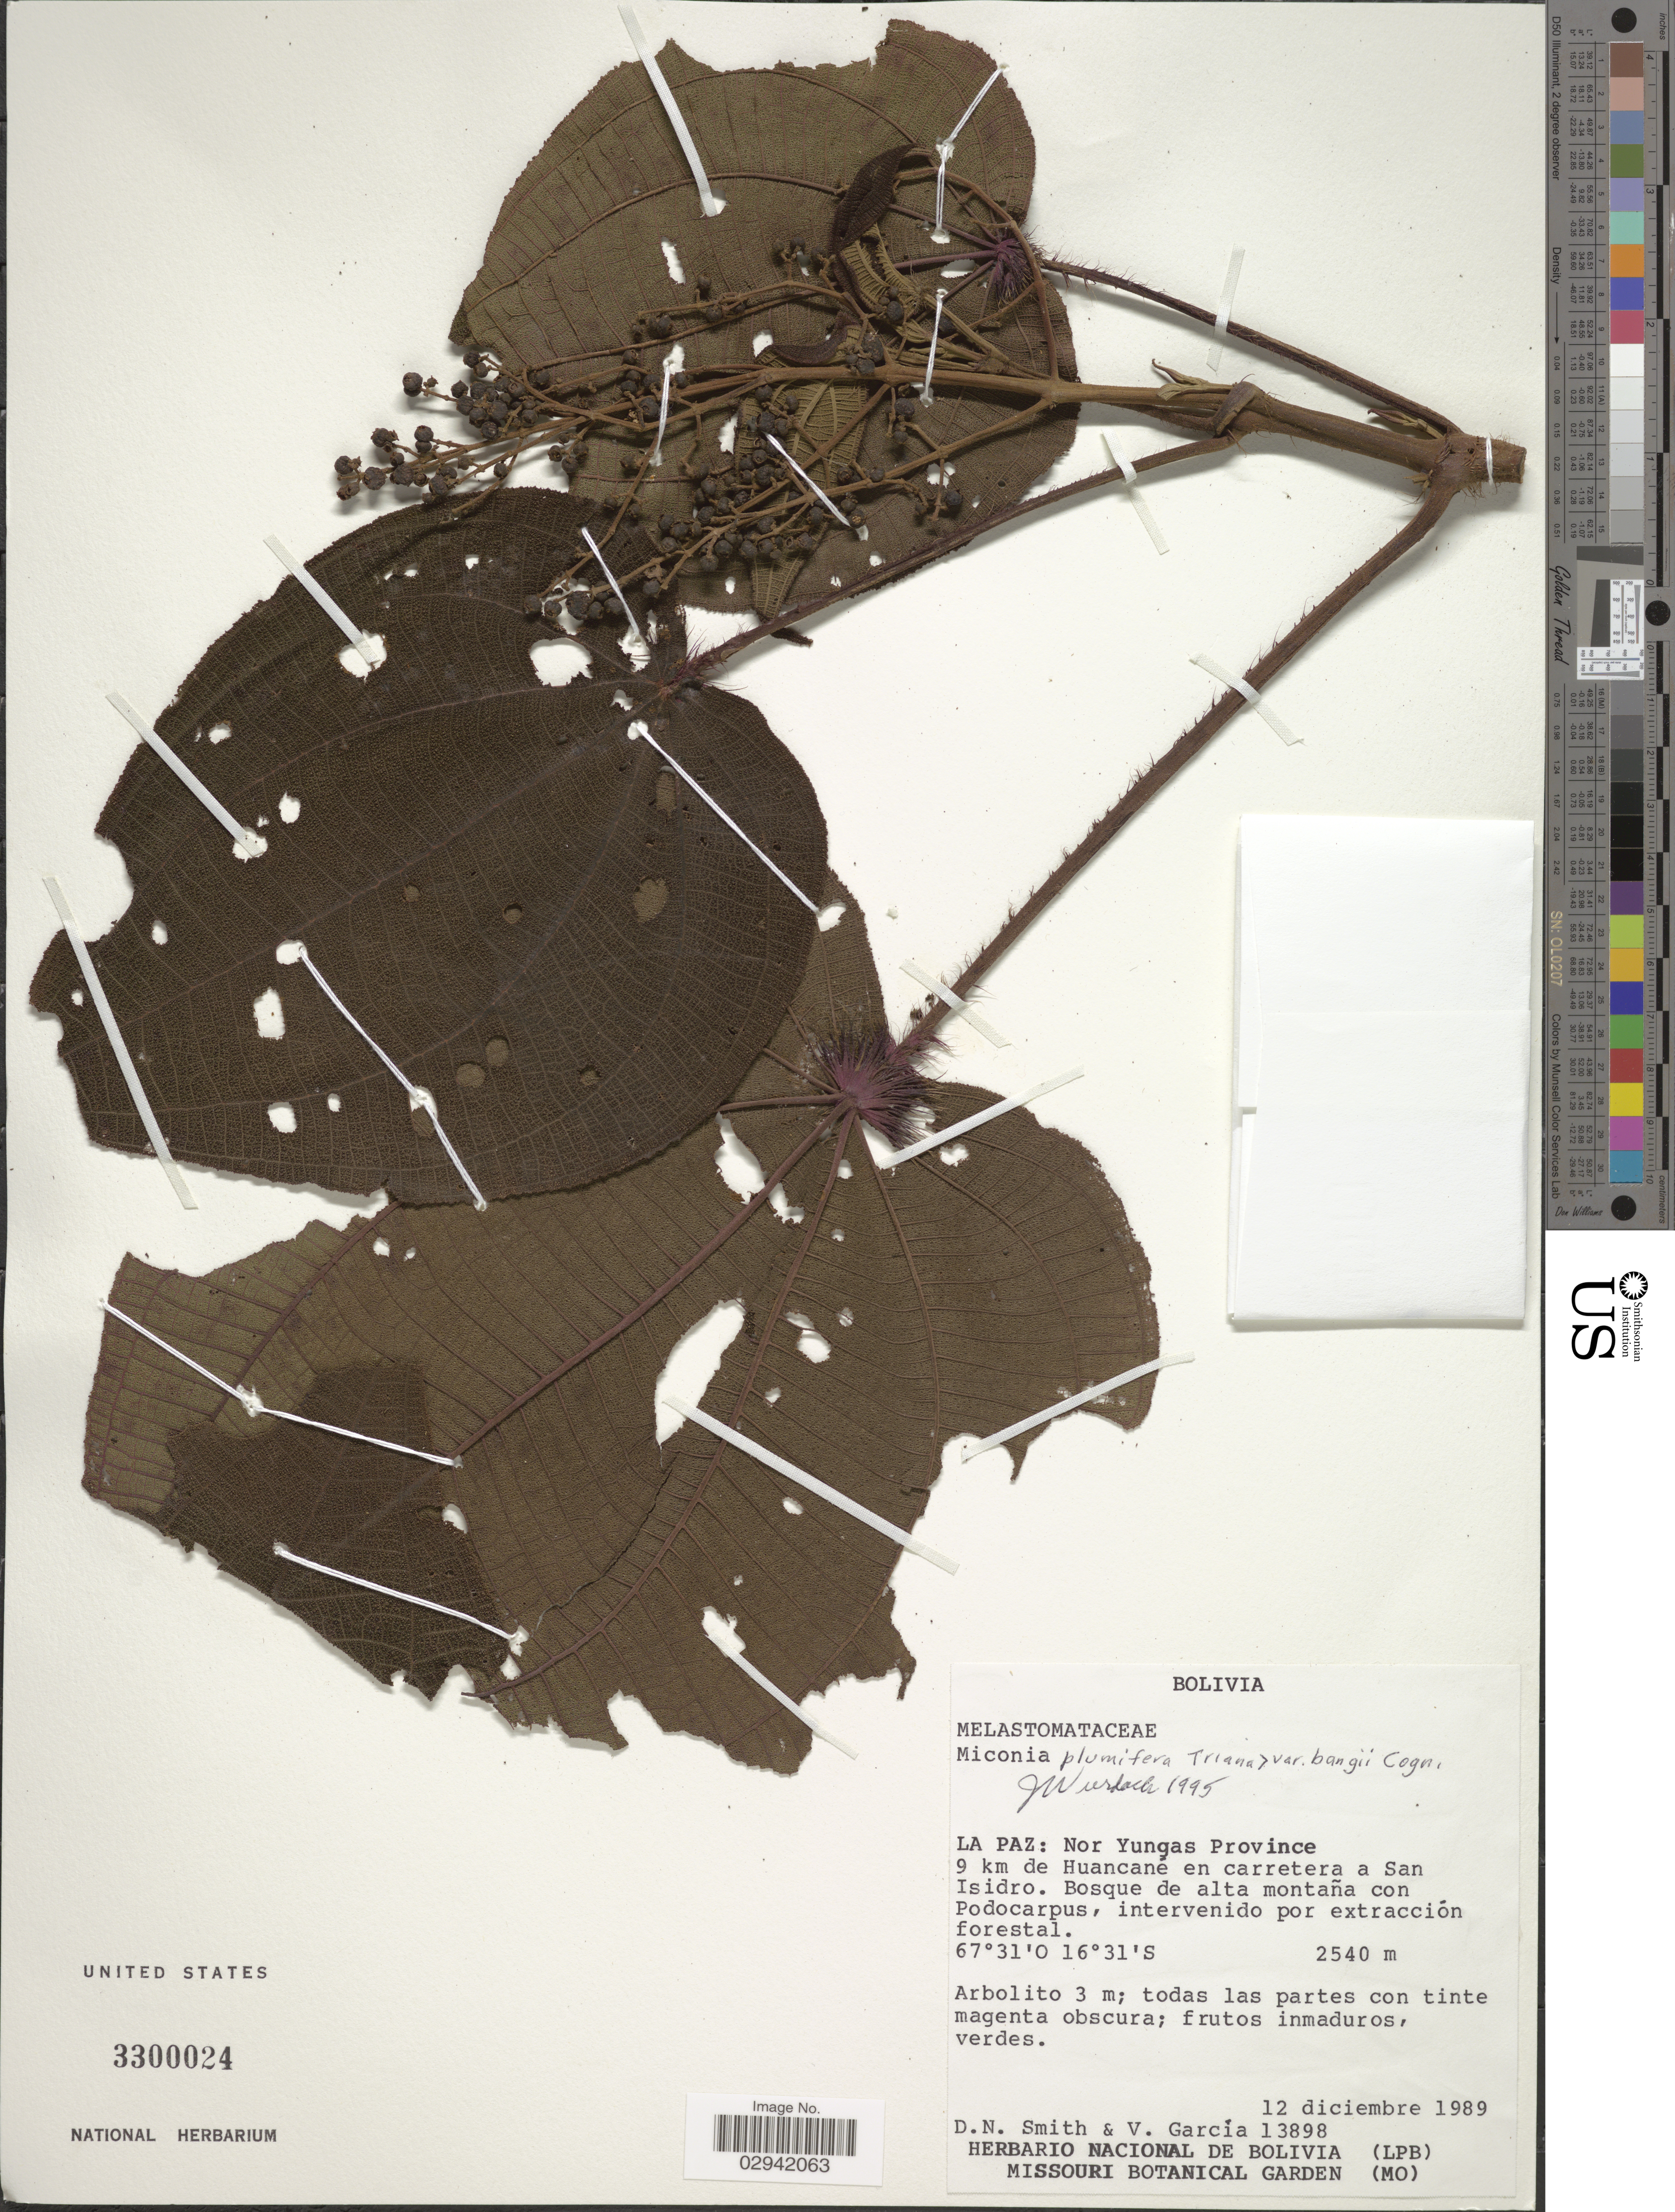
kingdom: Plantae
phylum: Tracheophyta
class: Magnoliopsida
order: Myrtales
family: Melastomataceae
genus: Miconia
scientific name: Miconia plumifera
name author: Triana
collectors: D. Smith & V. Garcia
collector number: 13898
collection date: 1989-12-12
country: Bolivia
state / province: La Paz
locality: Nor Yungas Province. 9 km de Huancané en carretera a San Isidro.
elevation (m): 2540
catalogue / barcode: US 3300024